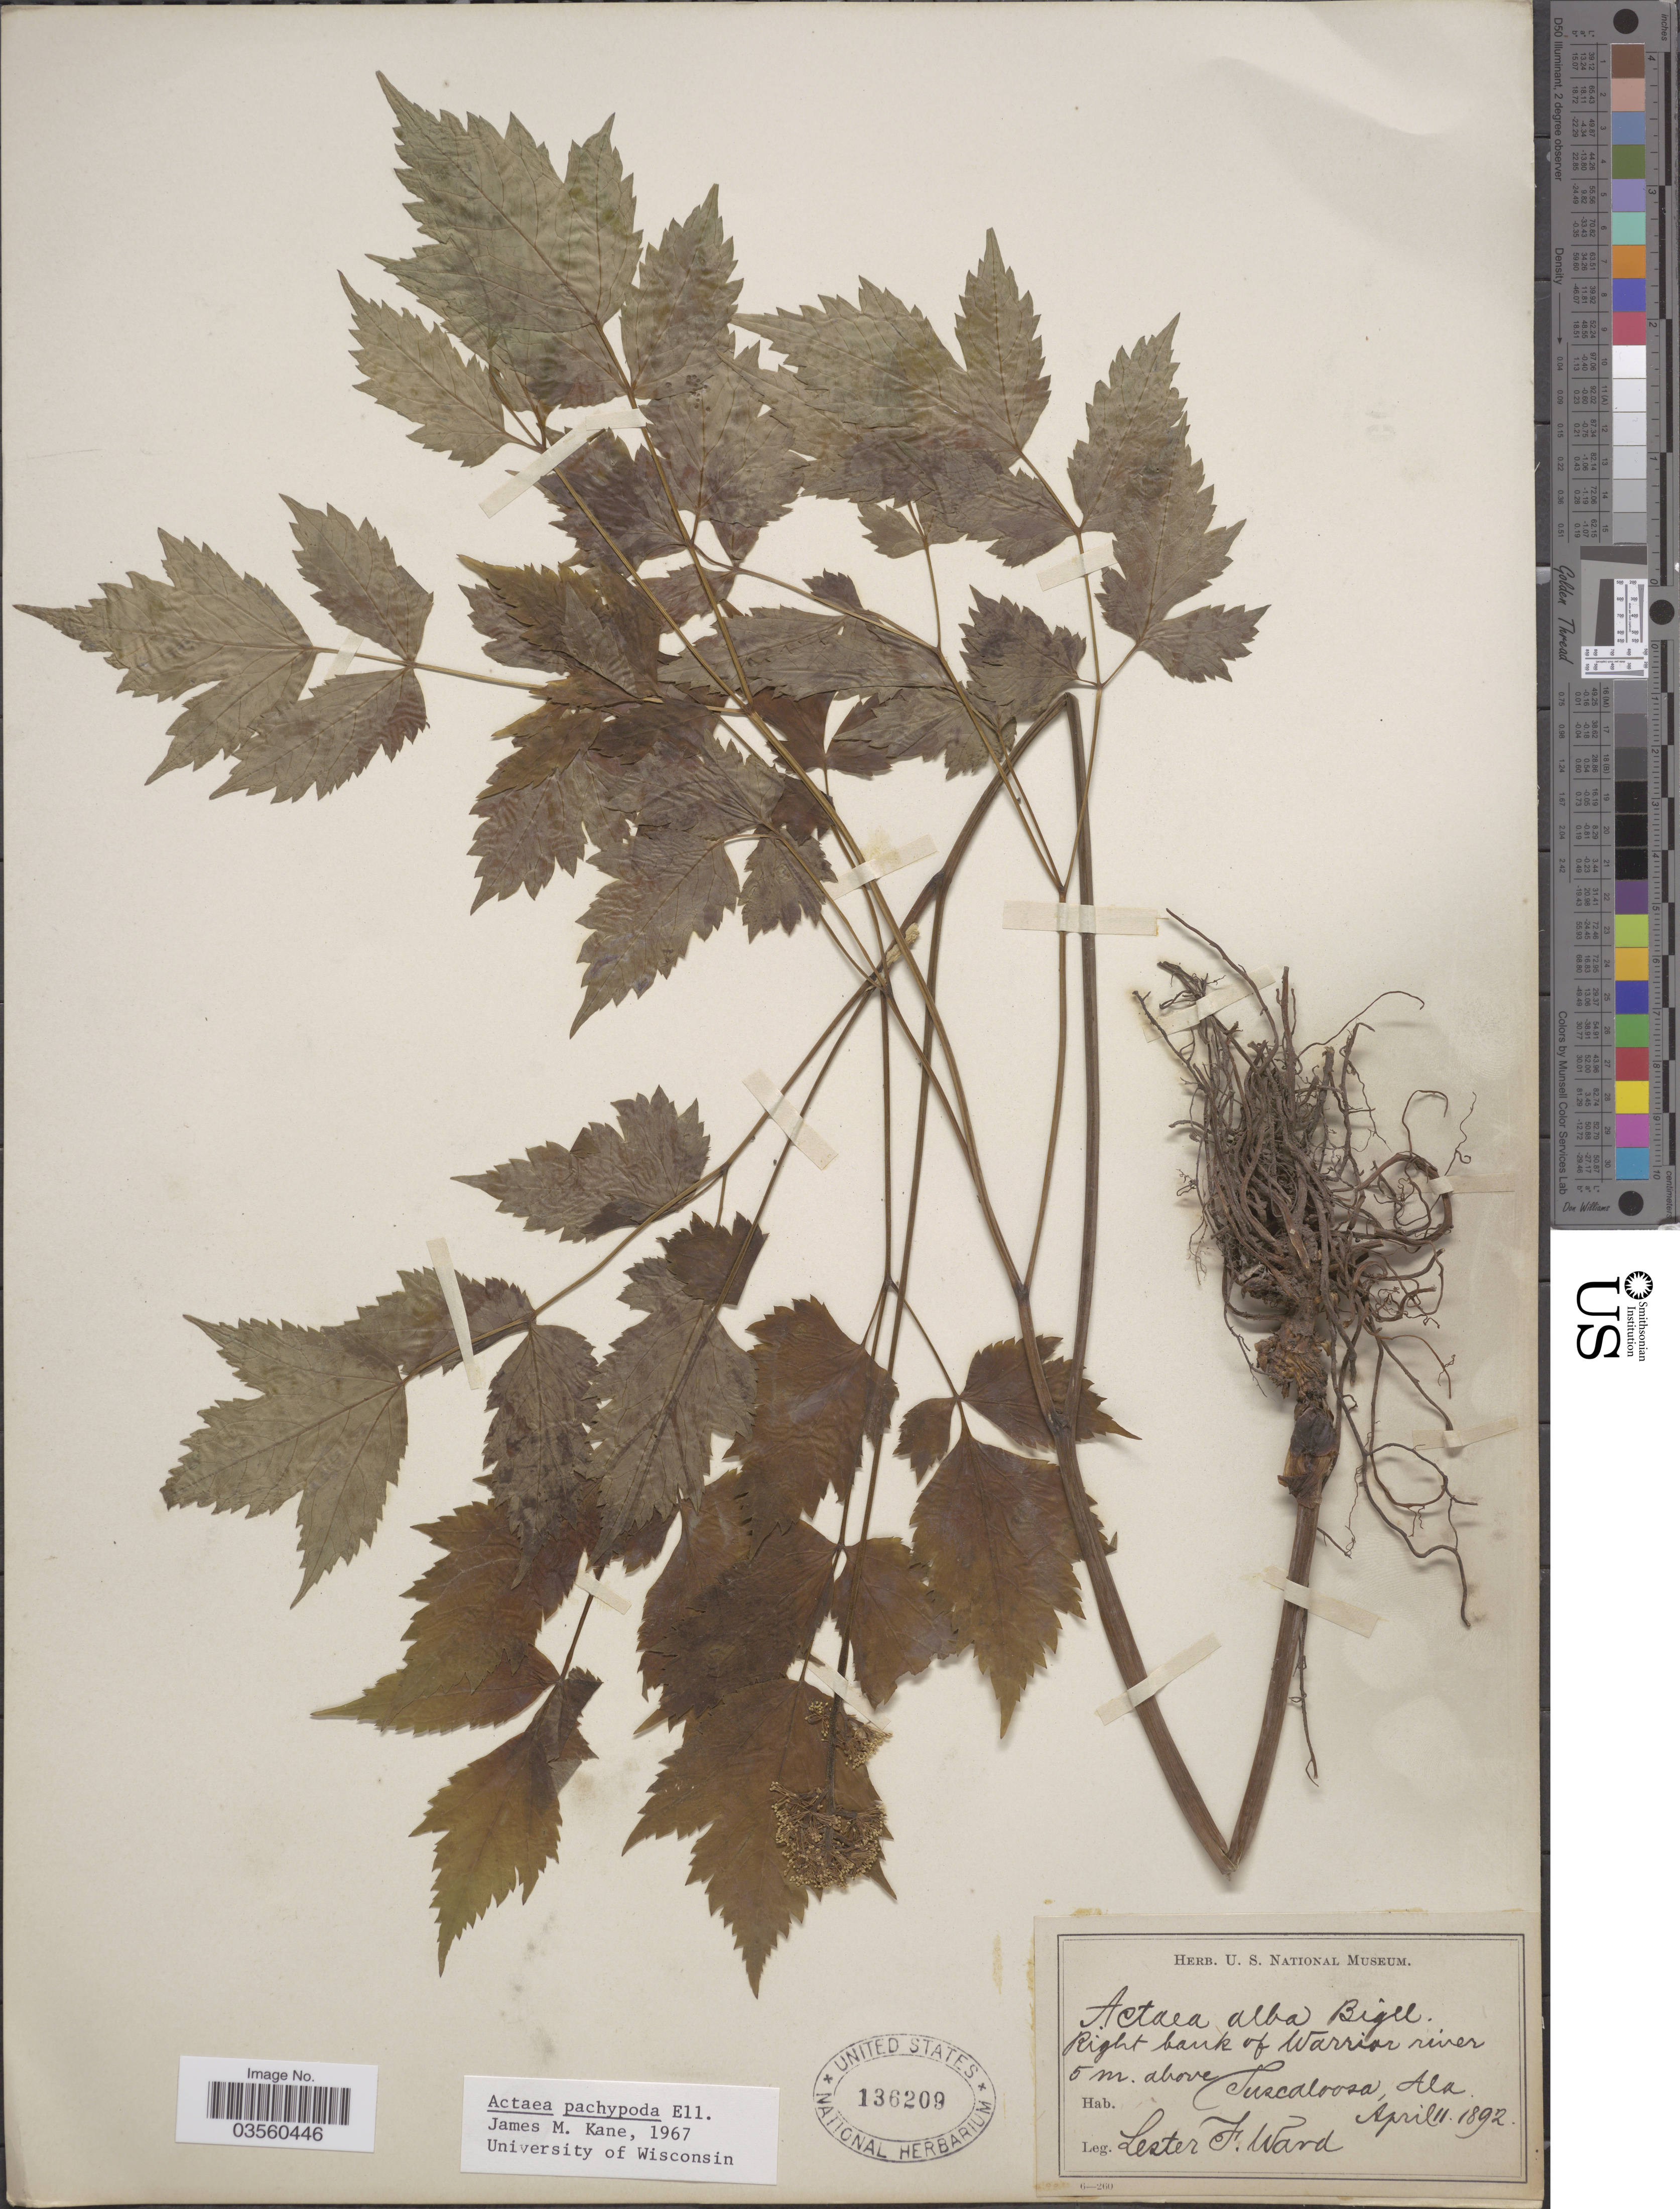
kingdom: Plantae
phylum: Tracheophyta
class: Magnoliopsida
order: Ranunculales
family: Ranunculaceae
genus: Actaea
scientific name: Actaea pachypoda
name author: Elliott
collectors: L. F. Ward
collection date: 1892-04-11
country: United States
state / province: Alabama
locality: Right bank of Warrior river 5 m. above Tuscaloosa.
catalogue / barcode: US 136209